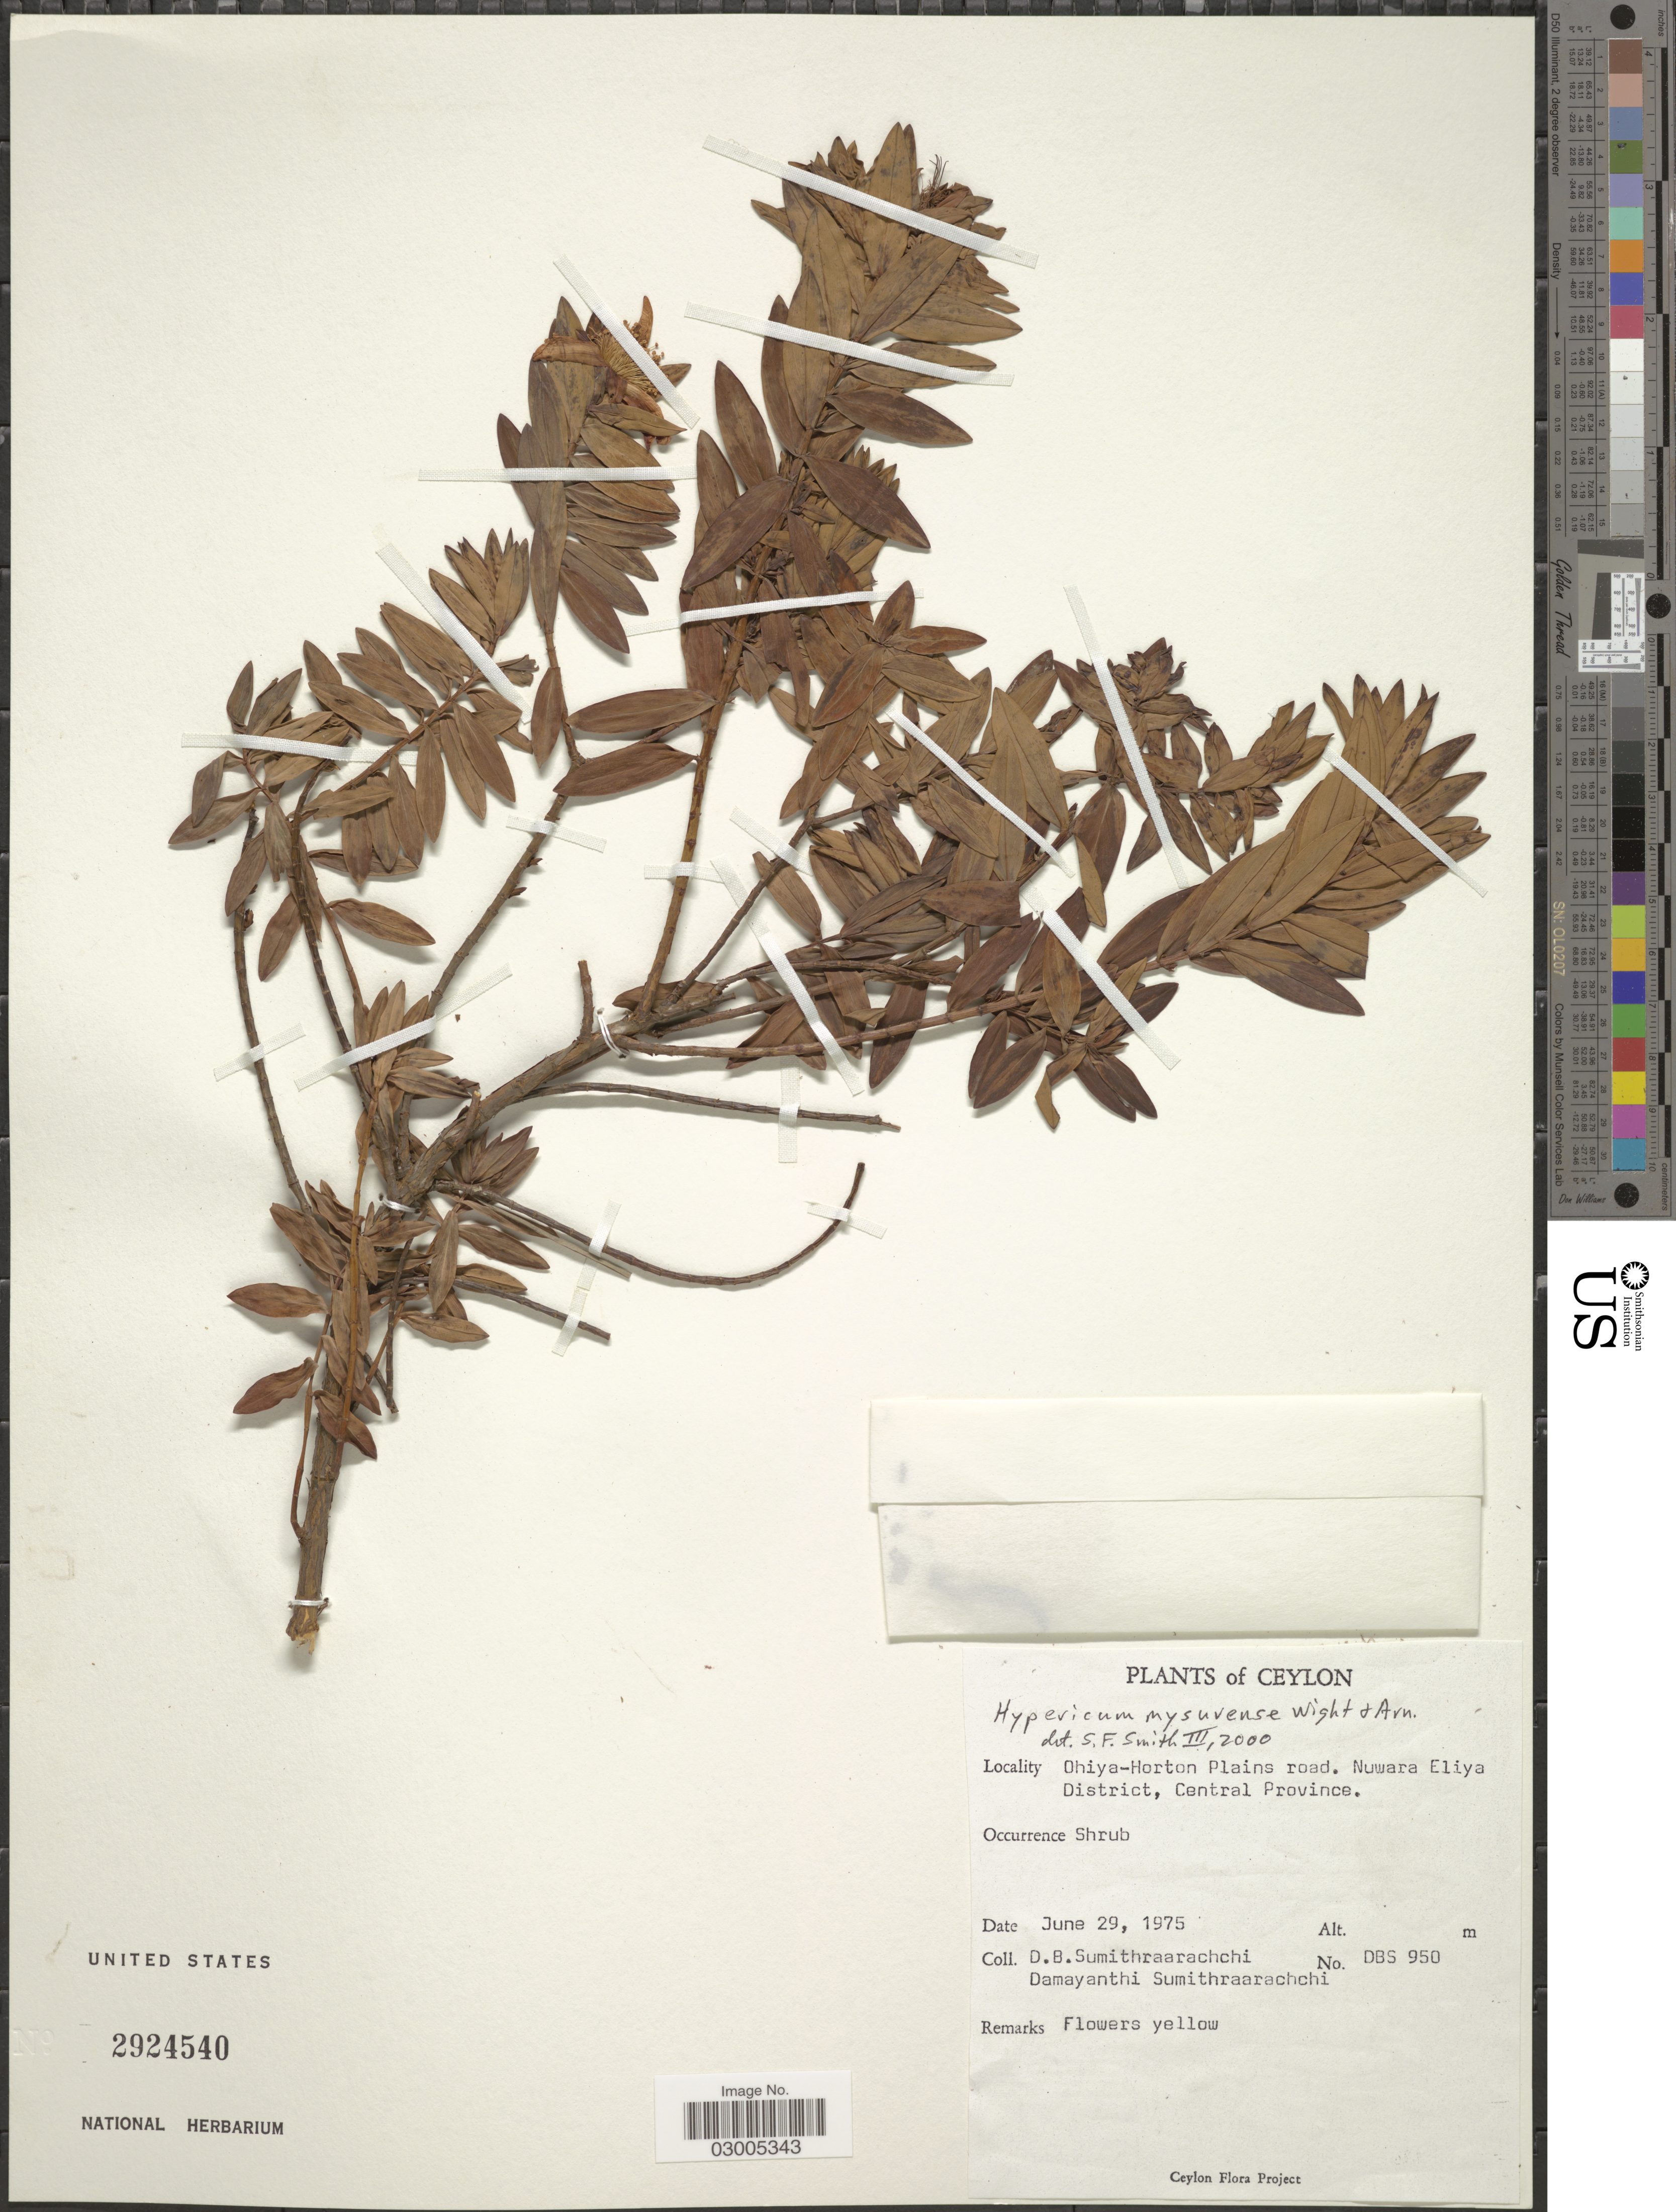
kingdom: Plantae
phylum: Tracheophyta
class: Magnoliopsida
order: Malpighiales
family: Hypericaceae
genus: Hypericum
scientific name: Hypericum mysorense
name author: F. Heyne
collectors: D. B. Sumithraarachchi & D. Sumithraarachchi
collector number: DBS 950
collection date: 1975-06-29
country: Sri Lanka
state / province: Central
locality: Ceylon. Ohiya-Horton Plains road. Nuwara Eliya District.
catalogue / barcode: US 2924540